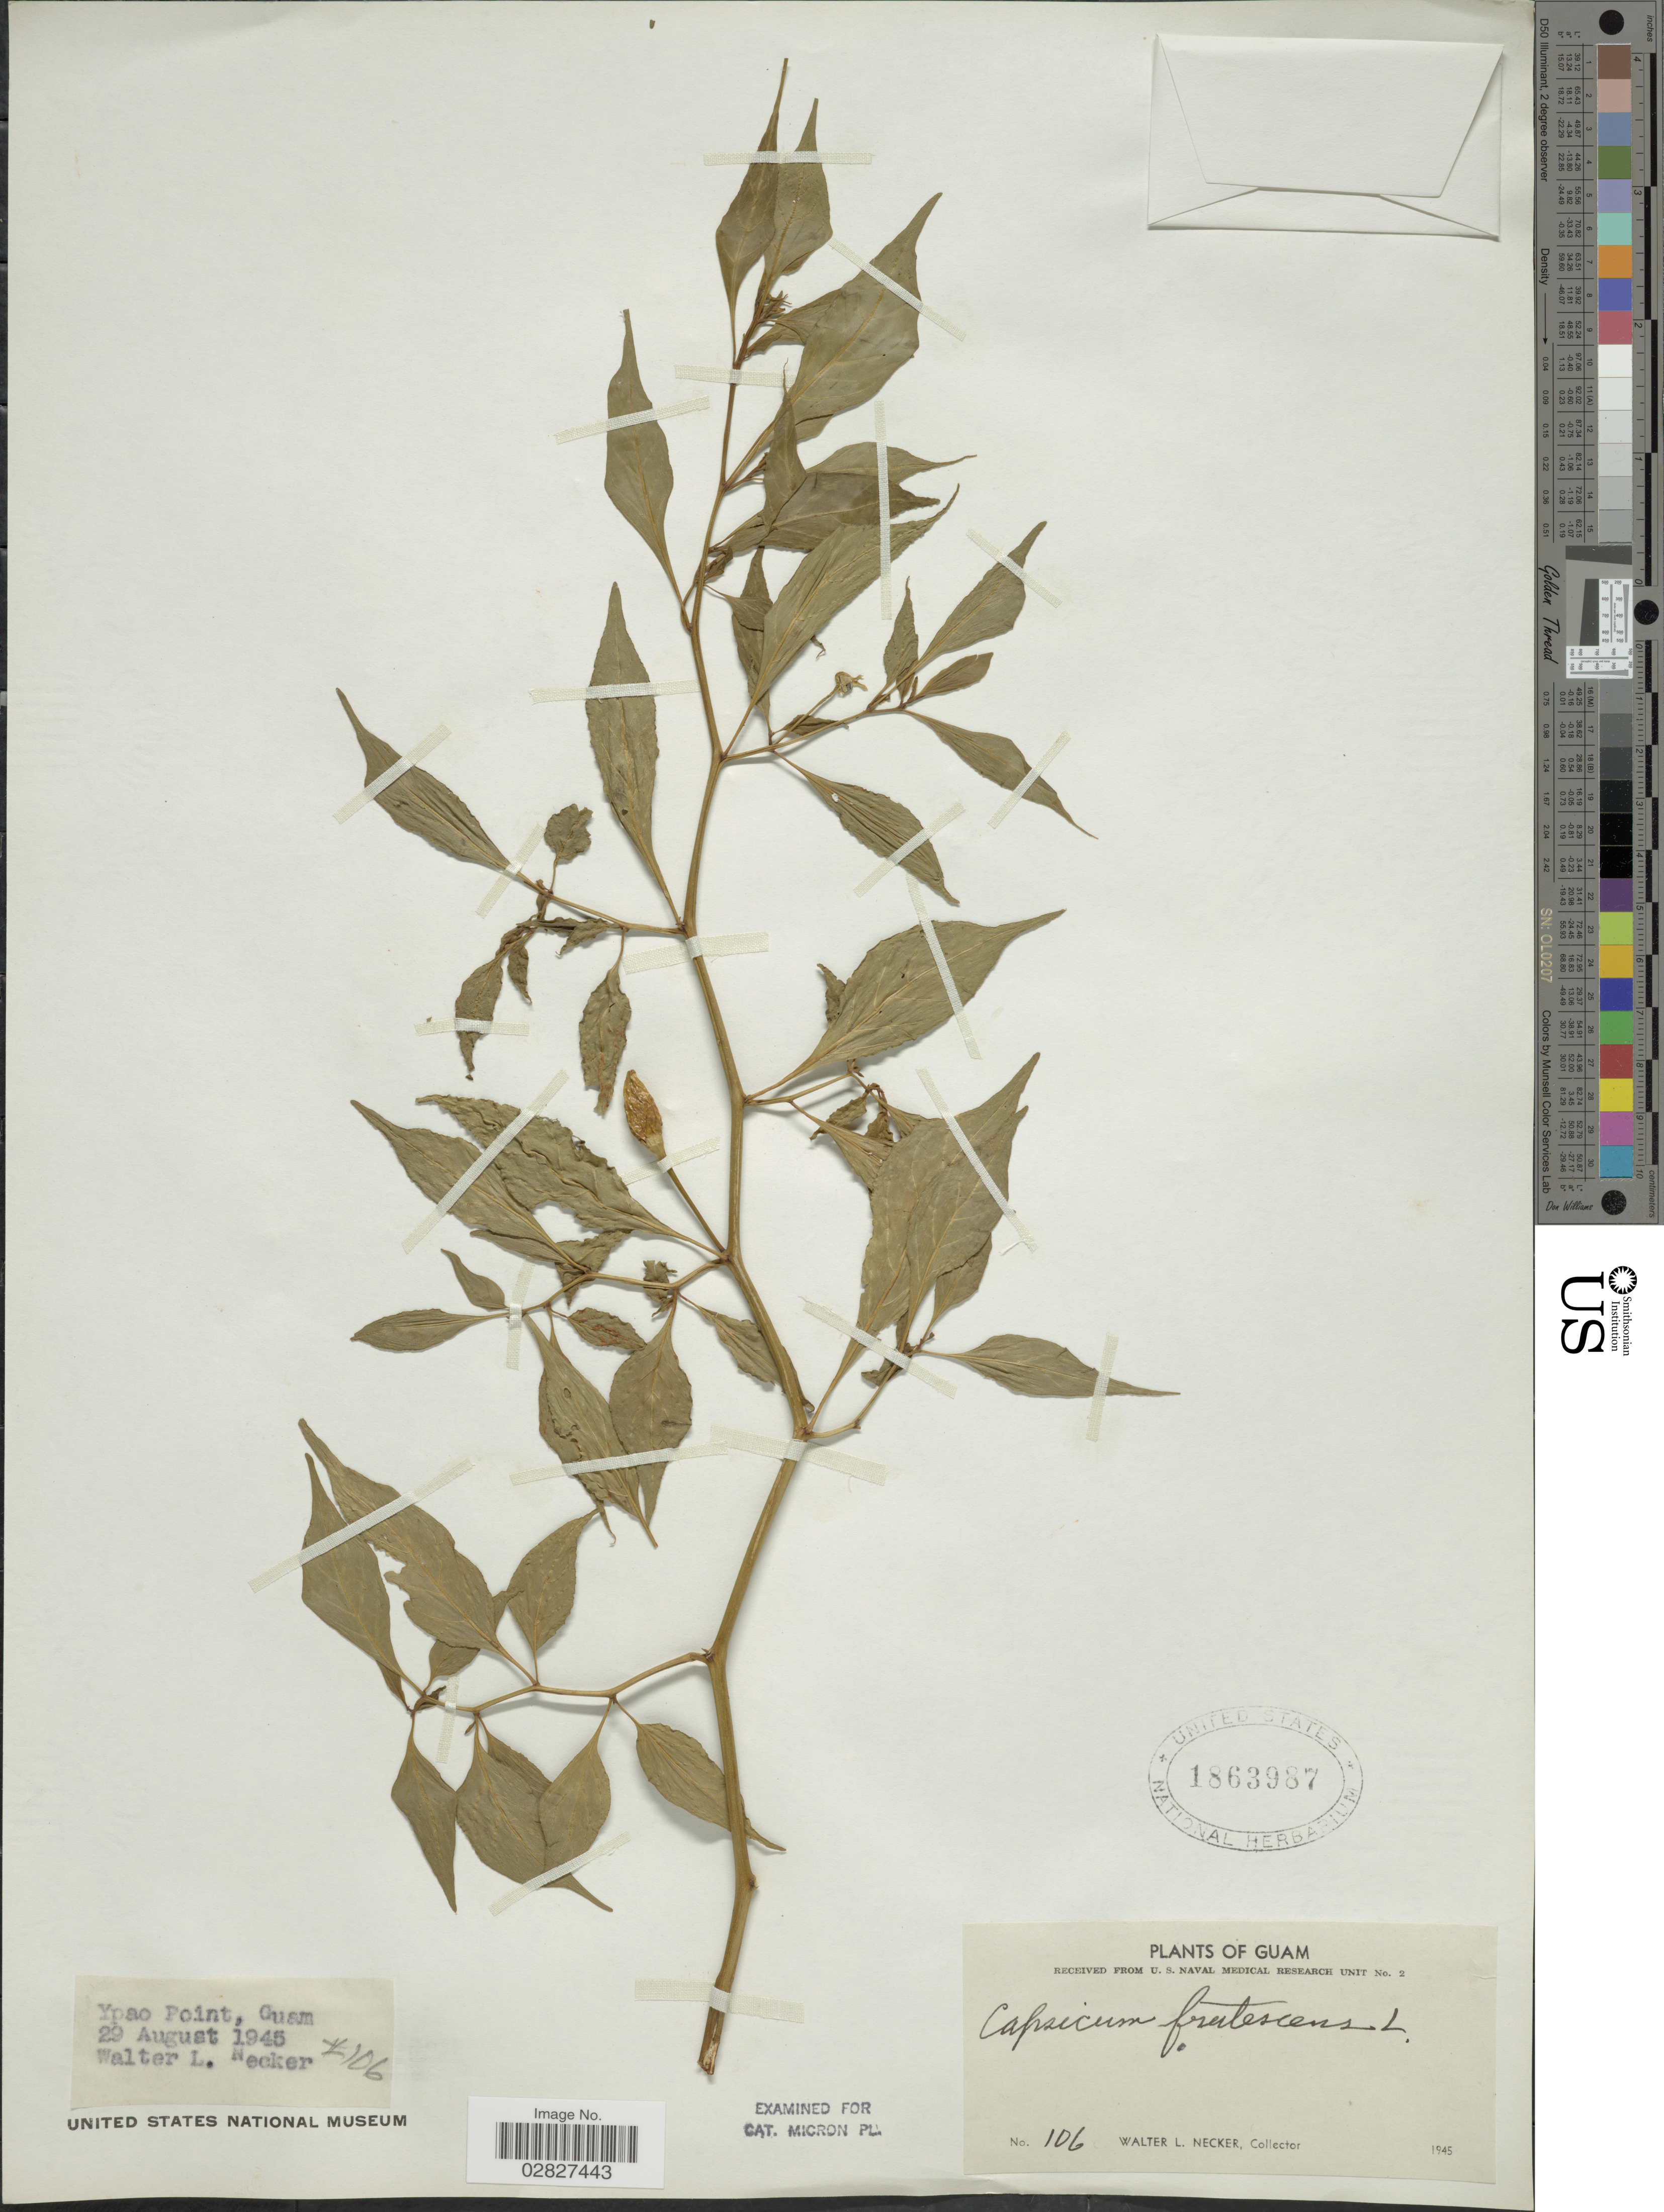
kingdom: Plantae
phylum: Tracheophyta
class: Magnoliopsida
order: Solanales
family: Solanaceae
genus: Capsicum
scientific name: Capsicum frutescens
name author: L.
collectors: W. L. Necker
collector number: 106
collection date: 1945-08-29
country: Guam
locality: Ypao Point.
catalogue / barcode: US 1863987